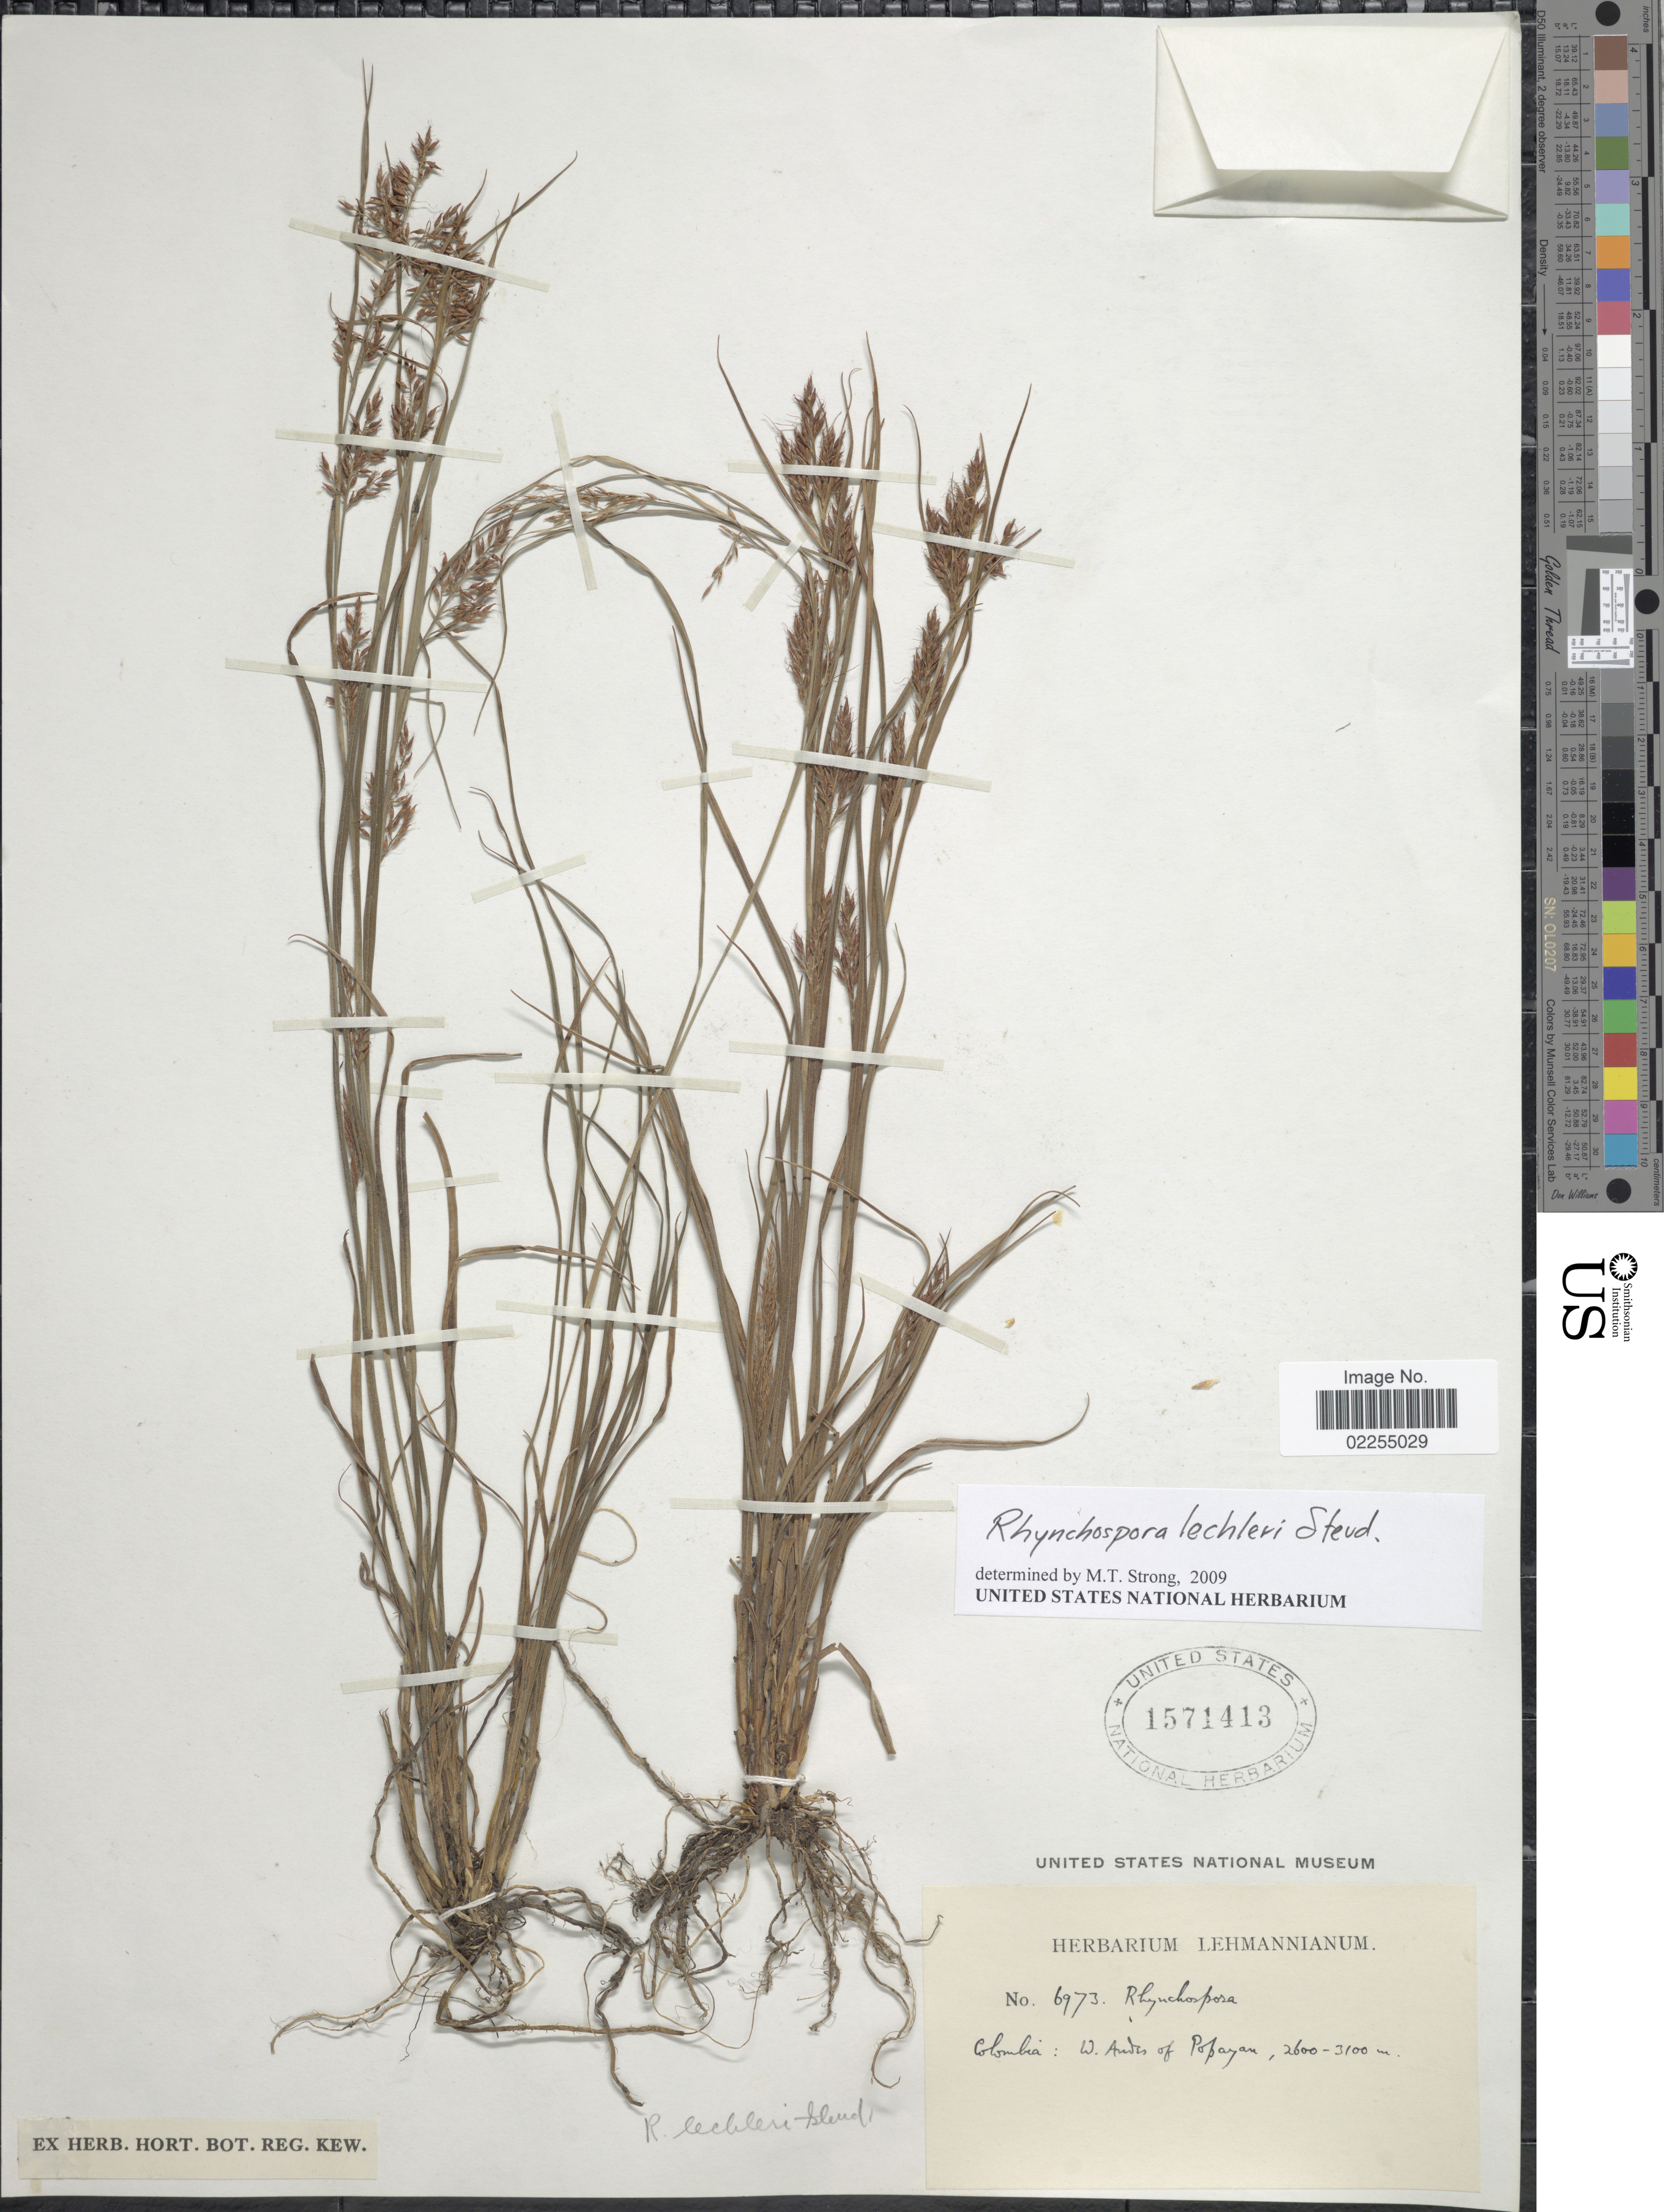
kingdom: Plantae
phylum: Tracheophyta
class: Liliopsida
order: Poales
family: Cyperaceae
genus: Rhynchospora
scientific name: Rhynchospora lechleri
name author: Steud. ex Boeckeler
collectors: ex herb. Lehmannianum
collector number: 6973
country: Colombia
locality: W. Andes of Popayan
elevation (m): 2600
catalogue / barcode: US 1571413